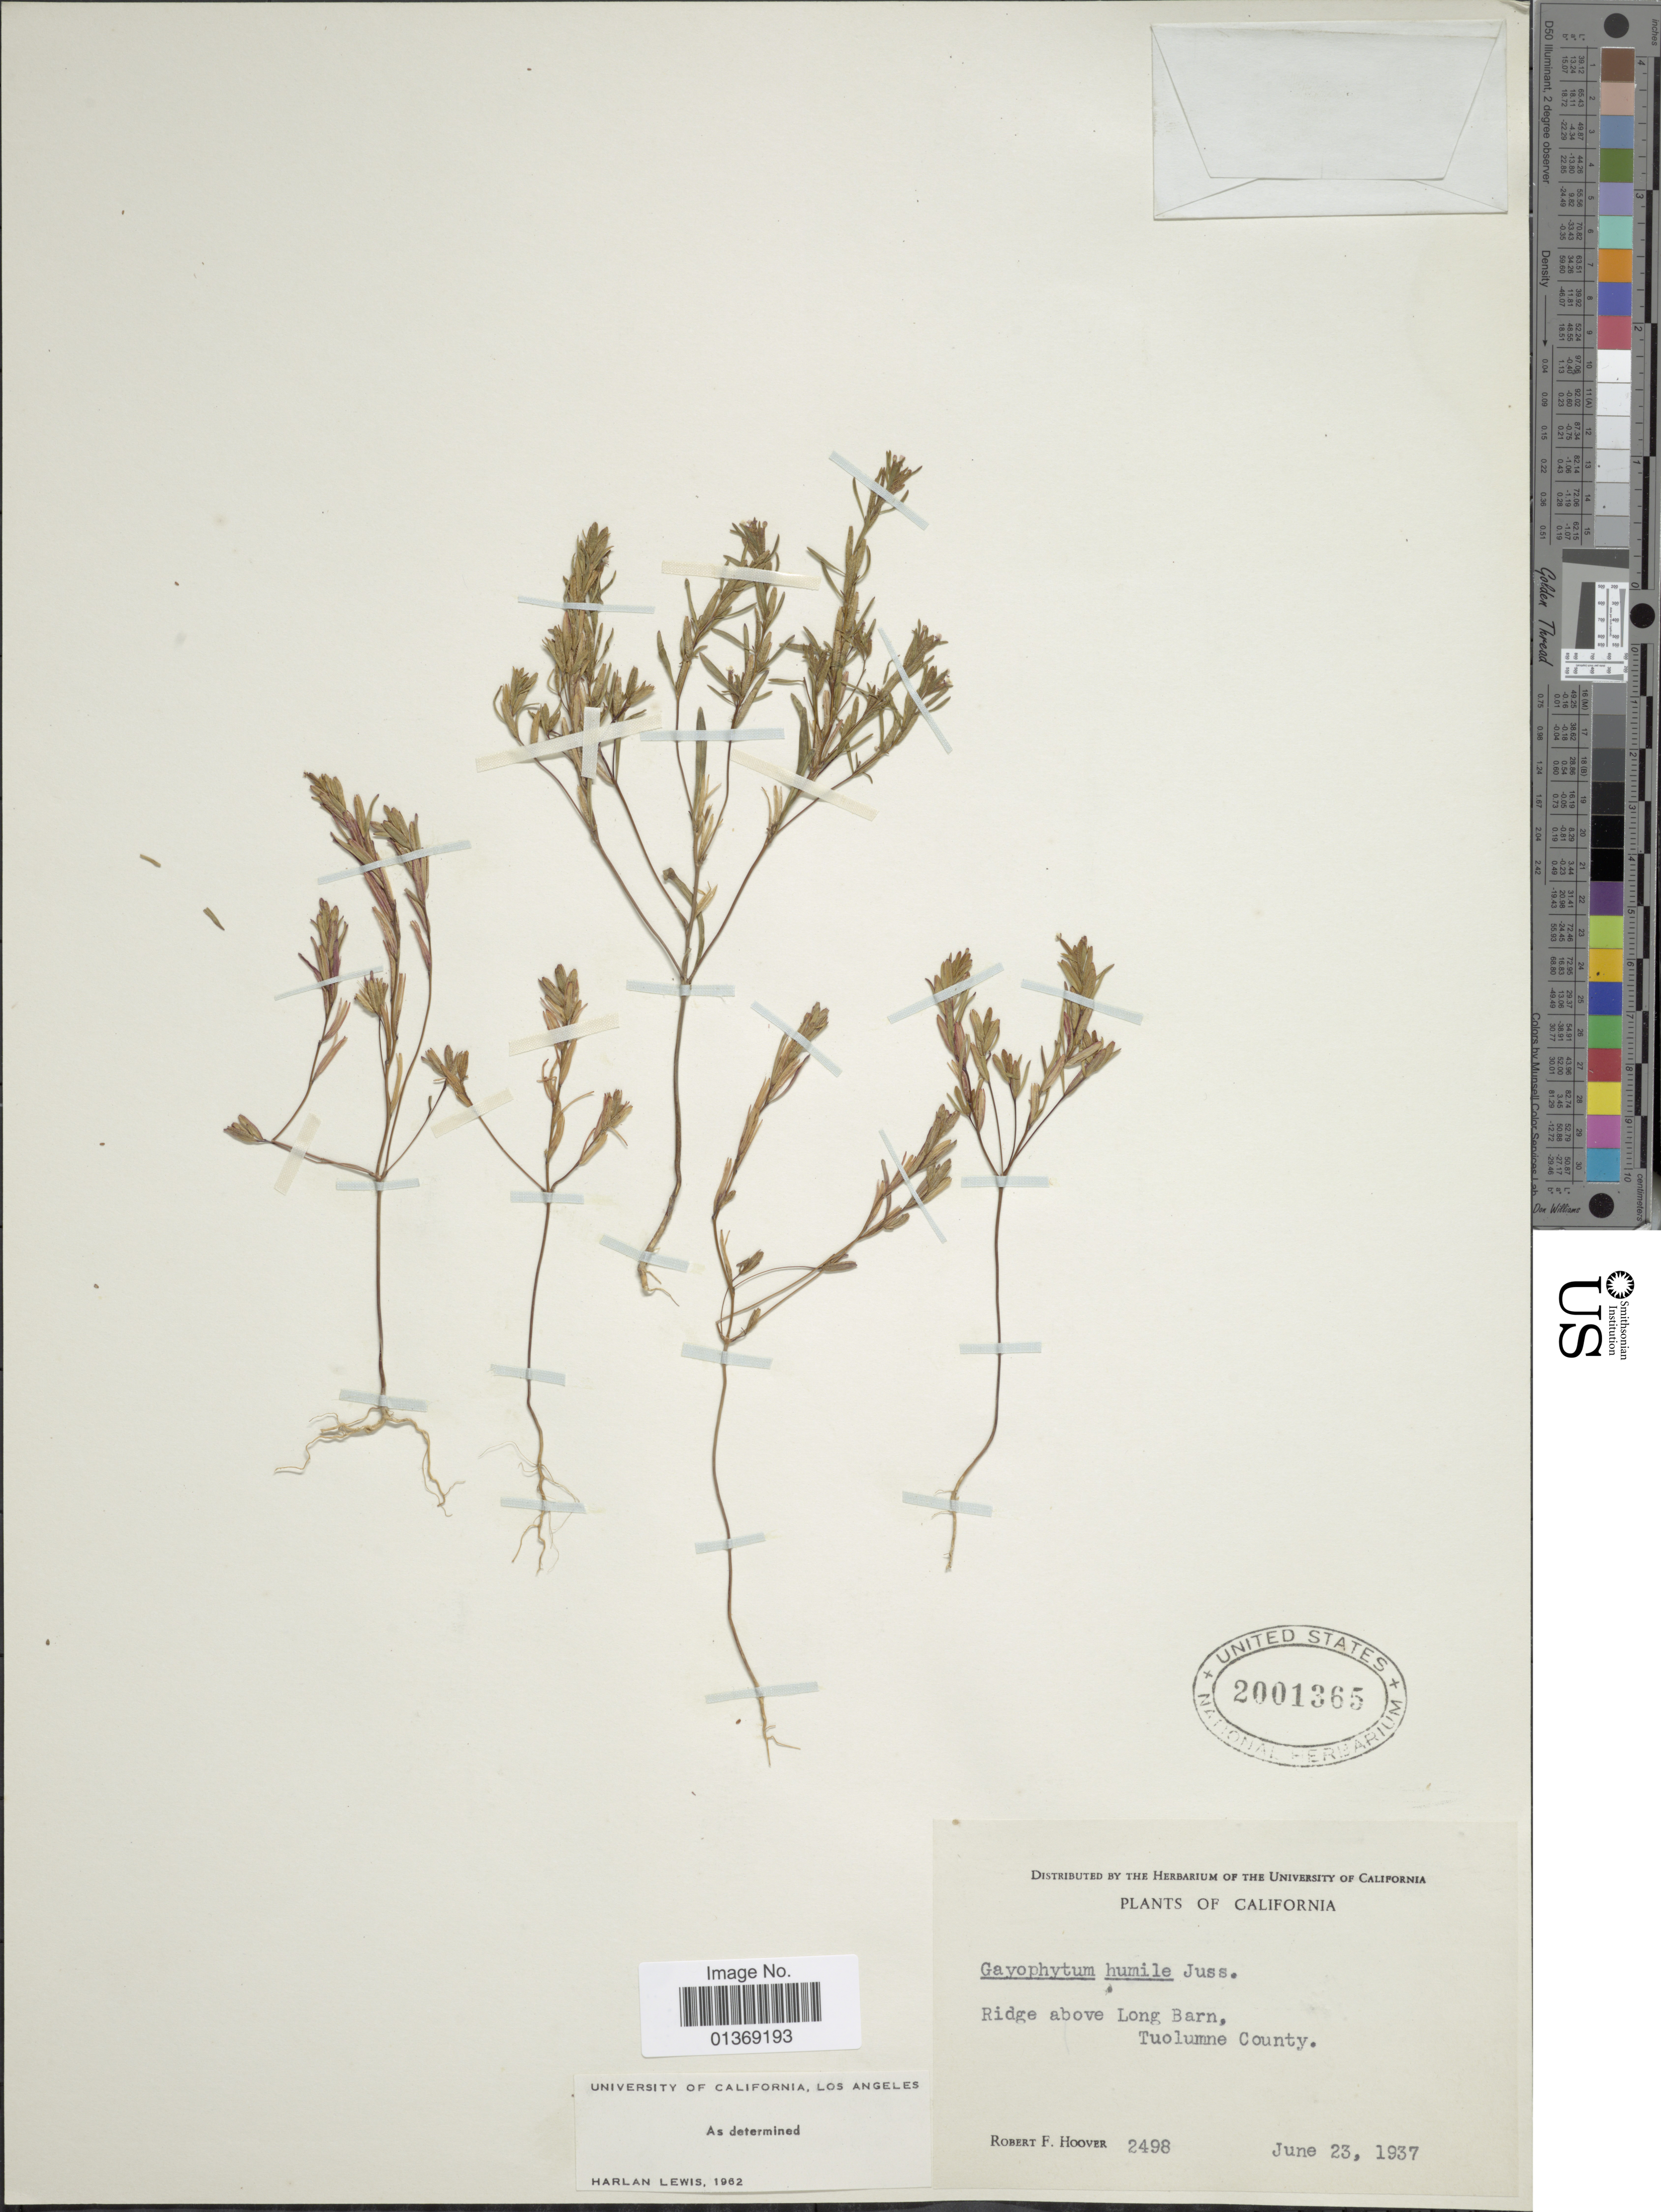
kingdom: Plantae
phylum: Tracheophyta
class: Magnoliopsida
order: Myrtales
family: Onagraceae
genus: Gayophytum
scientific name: Gayophytum humile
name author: A. Juss.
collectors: R. F. Hoover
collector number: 2498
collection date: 1937-06-23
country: United States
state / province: California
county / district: Tuolumne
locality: Ridge above Long Barn, Tuolumne County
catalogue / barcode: US 2001365